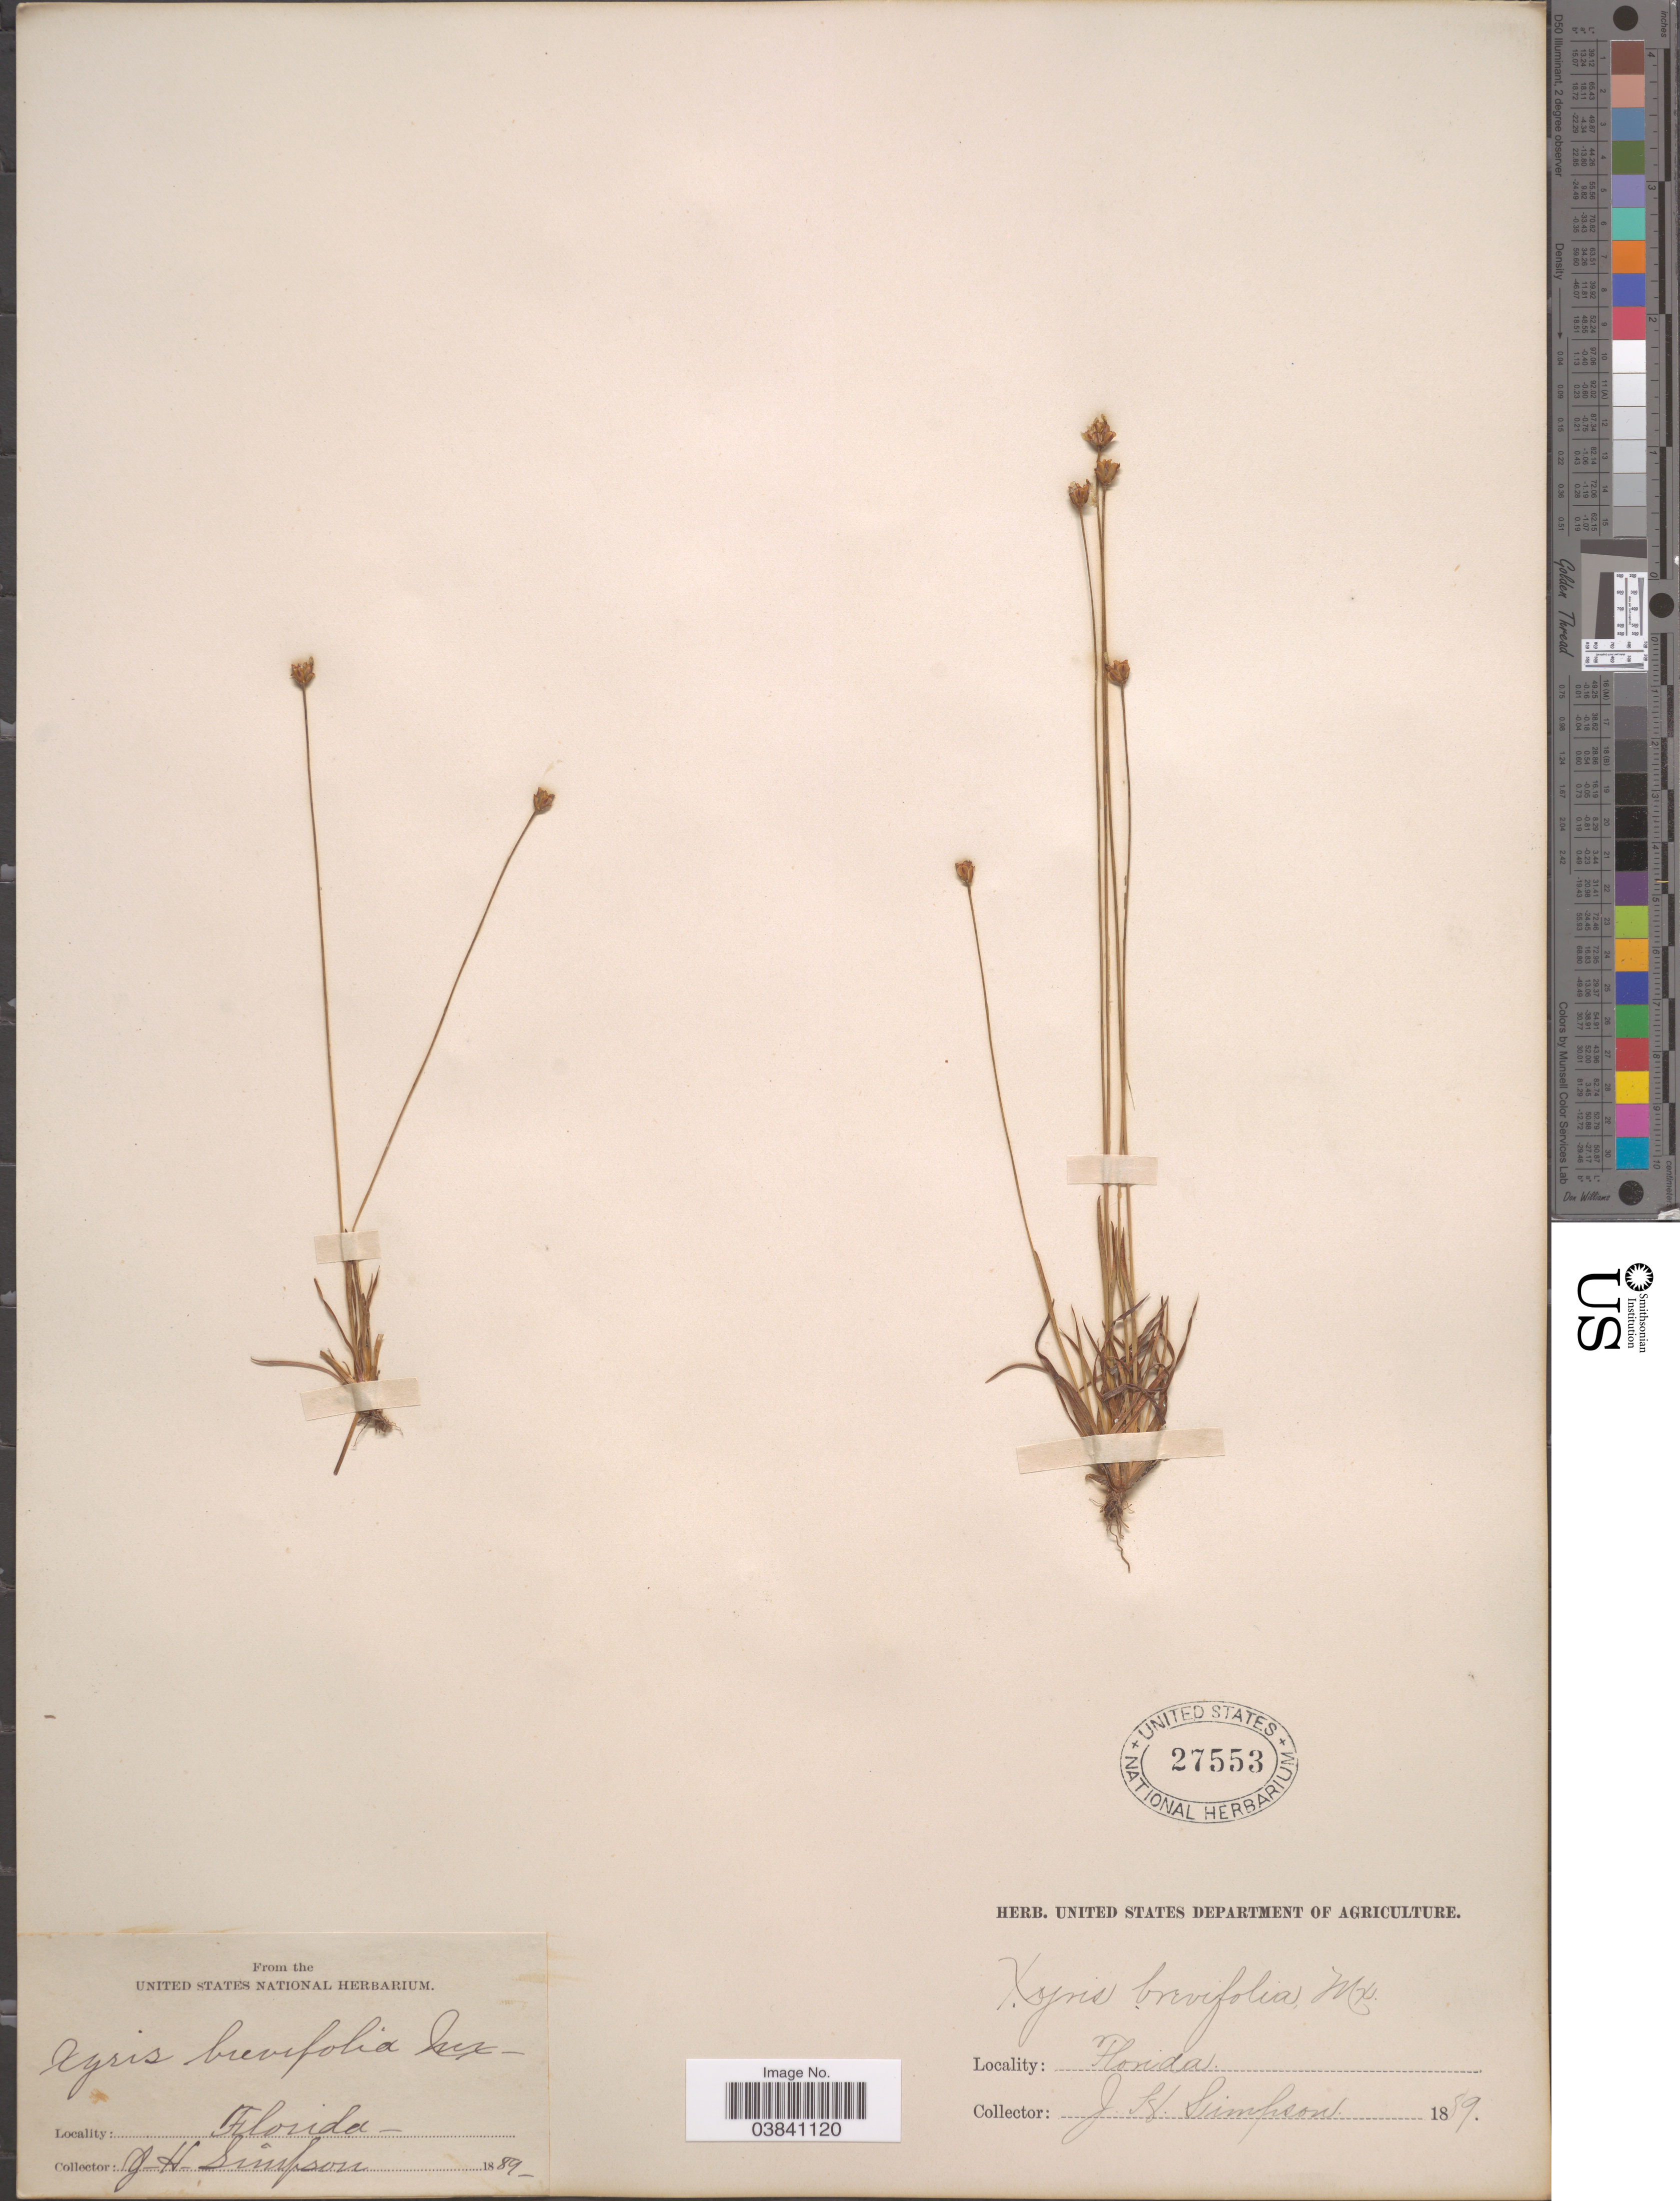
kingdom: Plantae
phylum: Tracheophyta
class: Liliopsida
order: Poales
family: Xyridaceae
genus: Xyris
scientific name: Xyris brevifolia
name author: Michx.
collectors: G. Simpson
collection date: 1889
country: United States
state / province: Florida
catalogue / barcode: US 27553